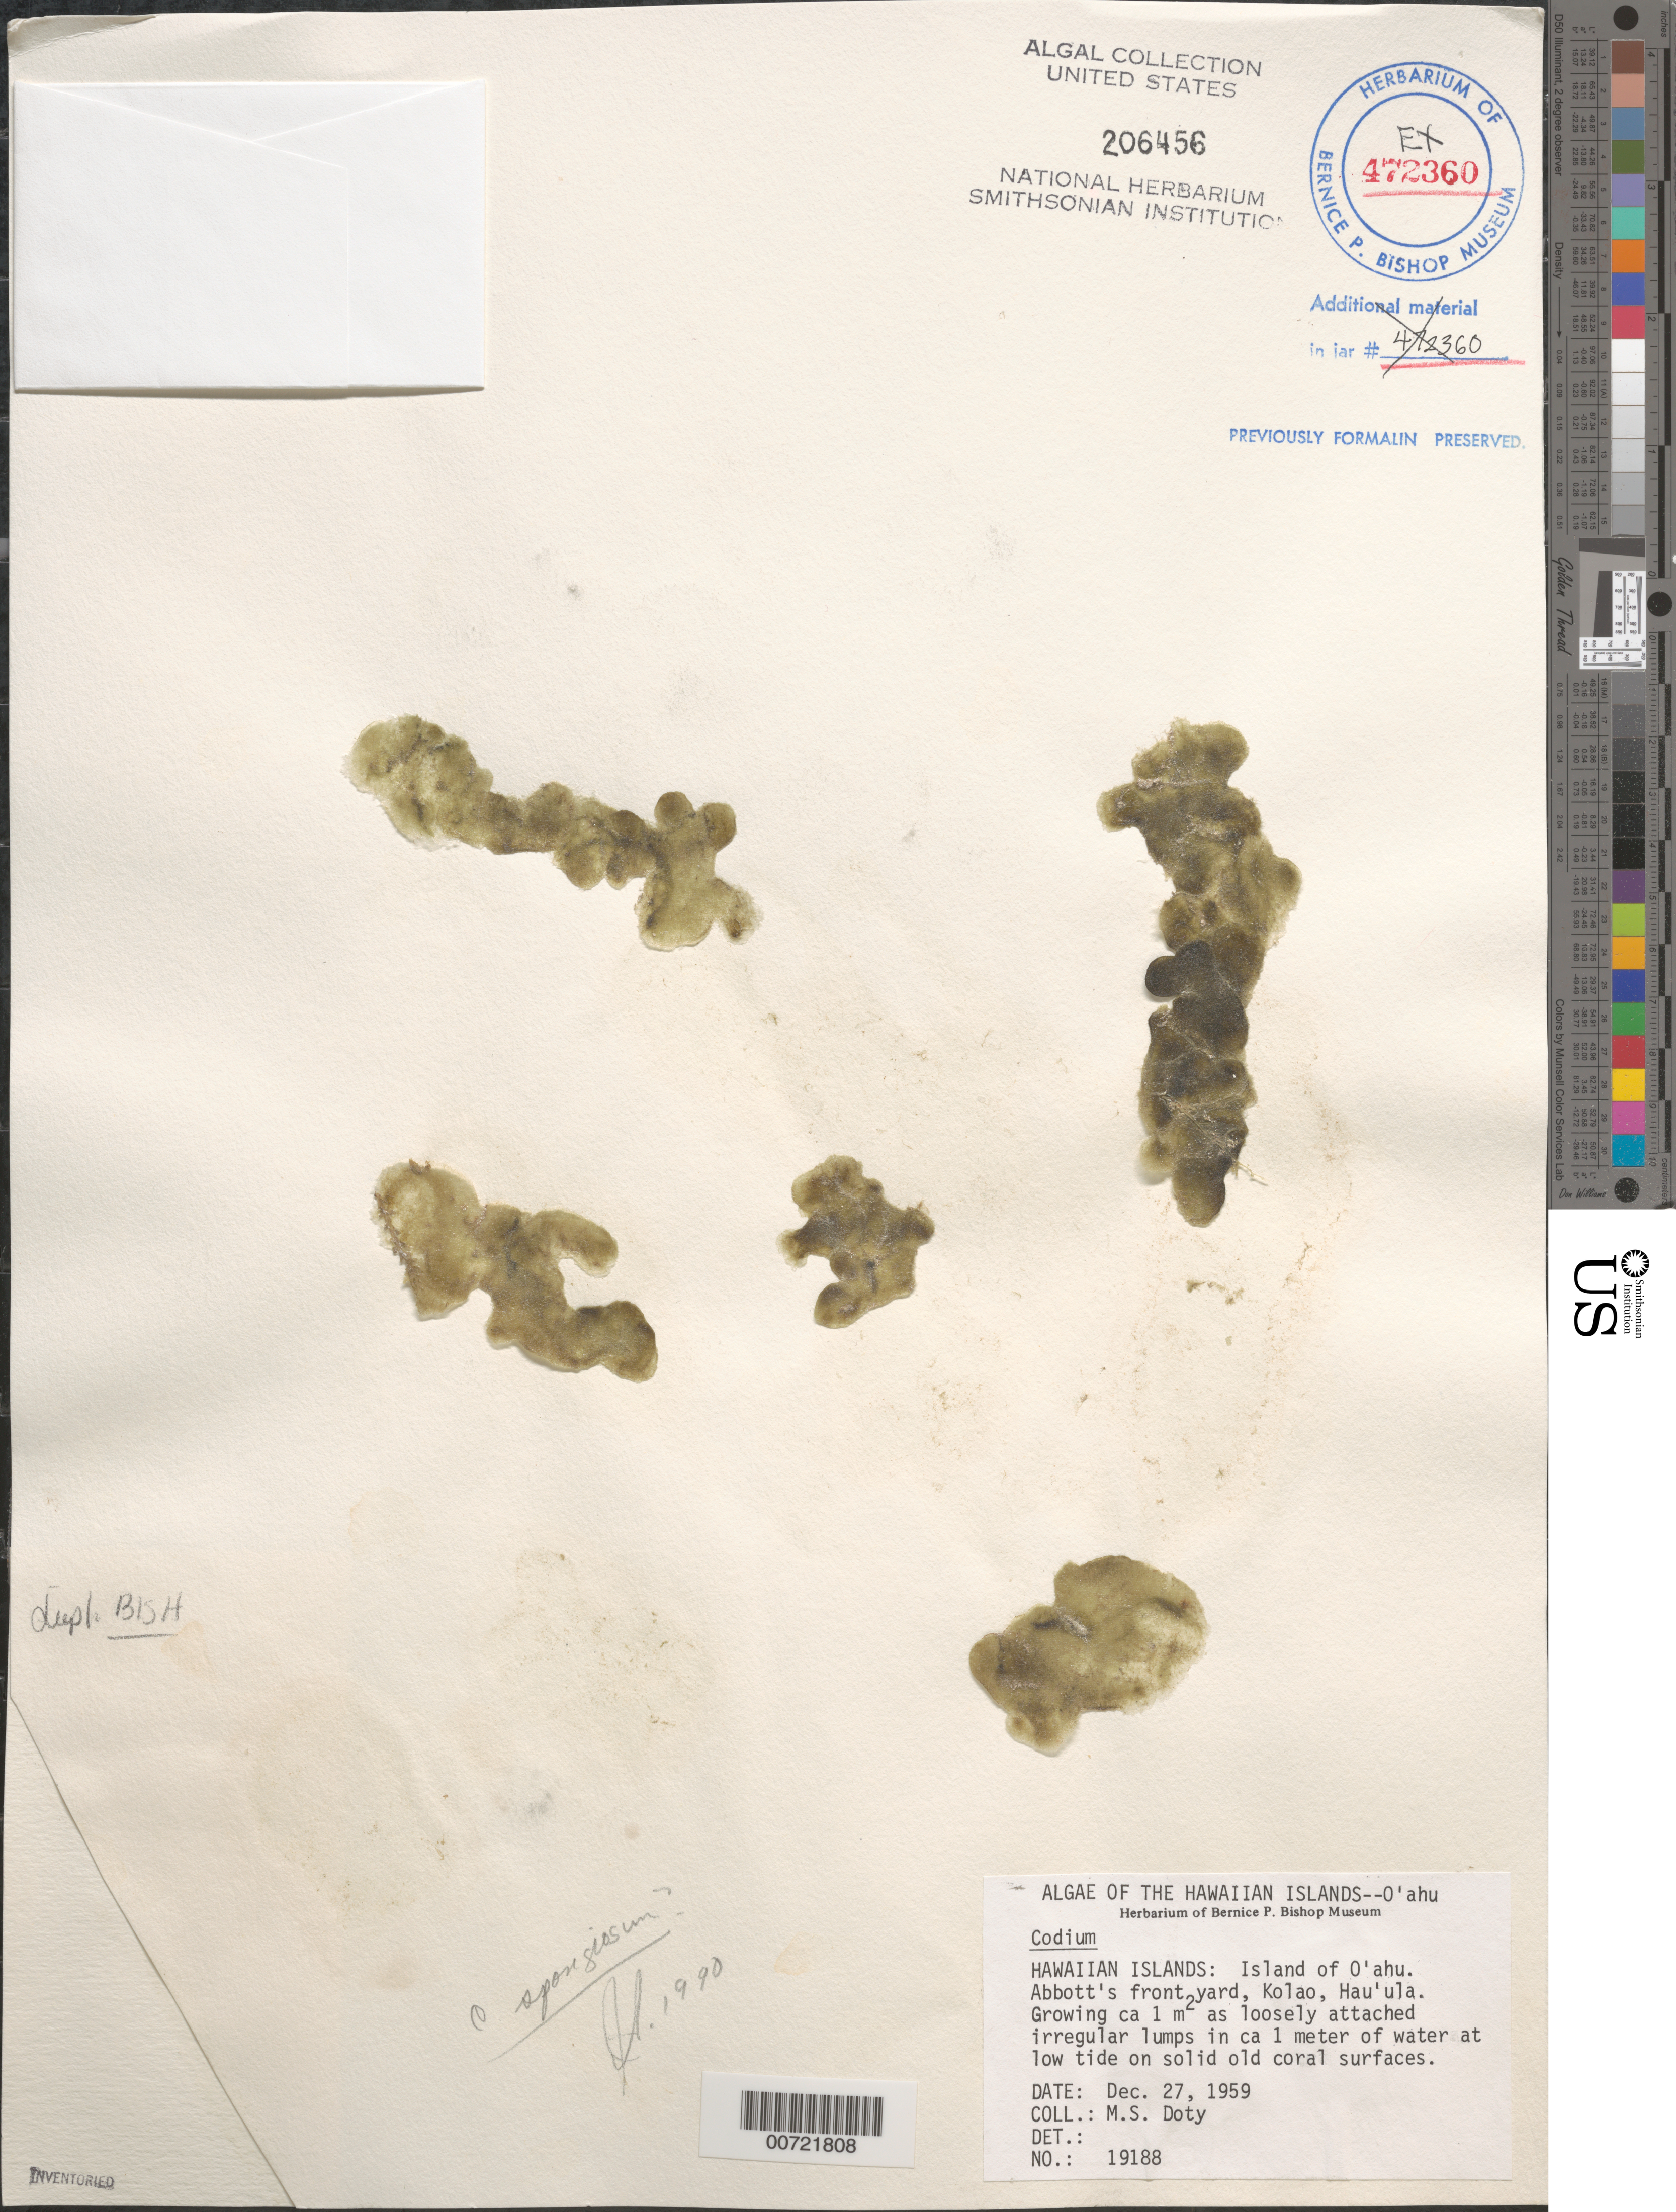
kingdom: Plantae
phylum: Chlorophyta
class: Ulvophyceae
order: Bryopsidales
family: Codiaceae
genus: Codium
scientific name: Codium spongiosum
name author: Harv.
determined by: Stewart, Joan G.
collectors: M. S. Doty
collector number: MSD 19188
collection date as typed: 27 Dec 1959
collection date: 1959-12-27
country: United States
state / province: Hawaii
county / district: Honolulu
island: Oahu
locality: Kolao, Hau'ula, Abbott's front yard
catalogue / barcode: US 206456